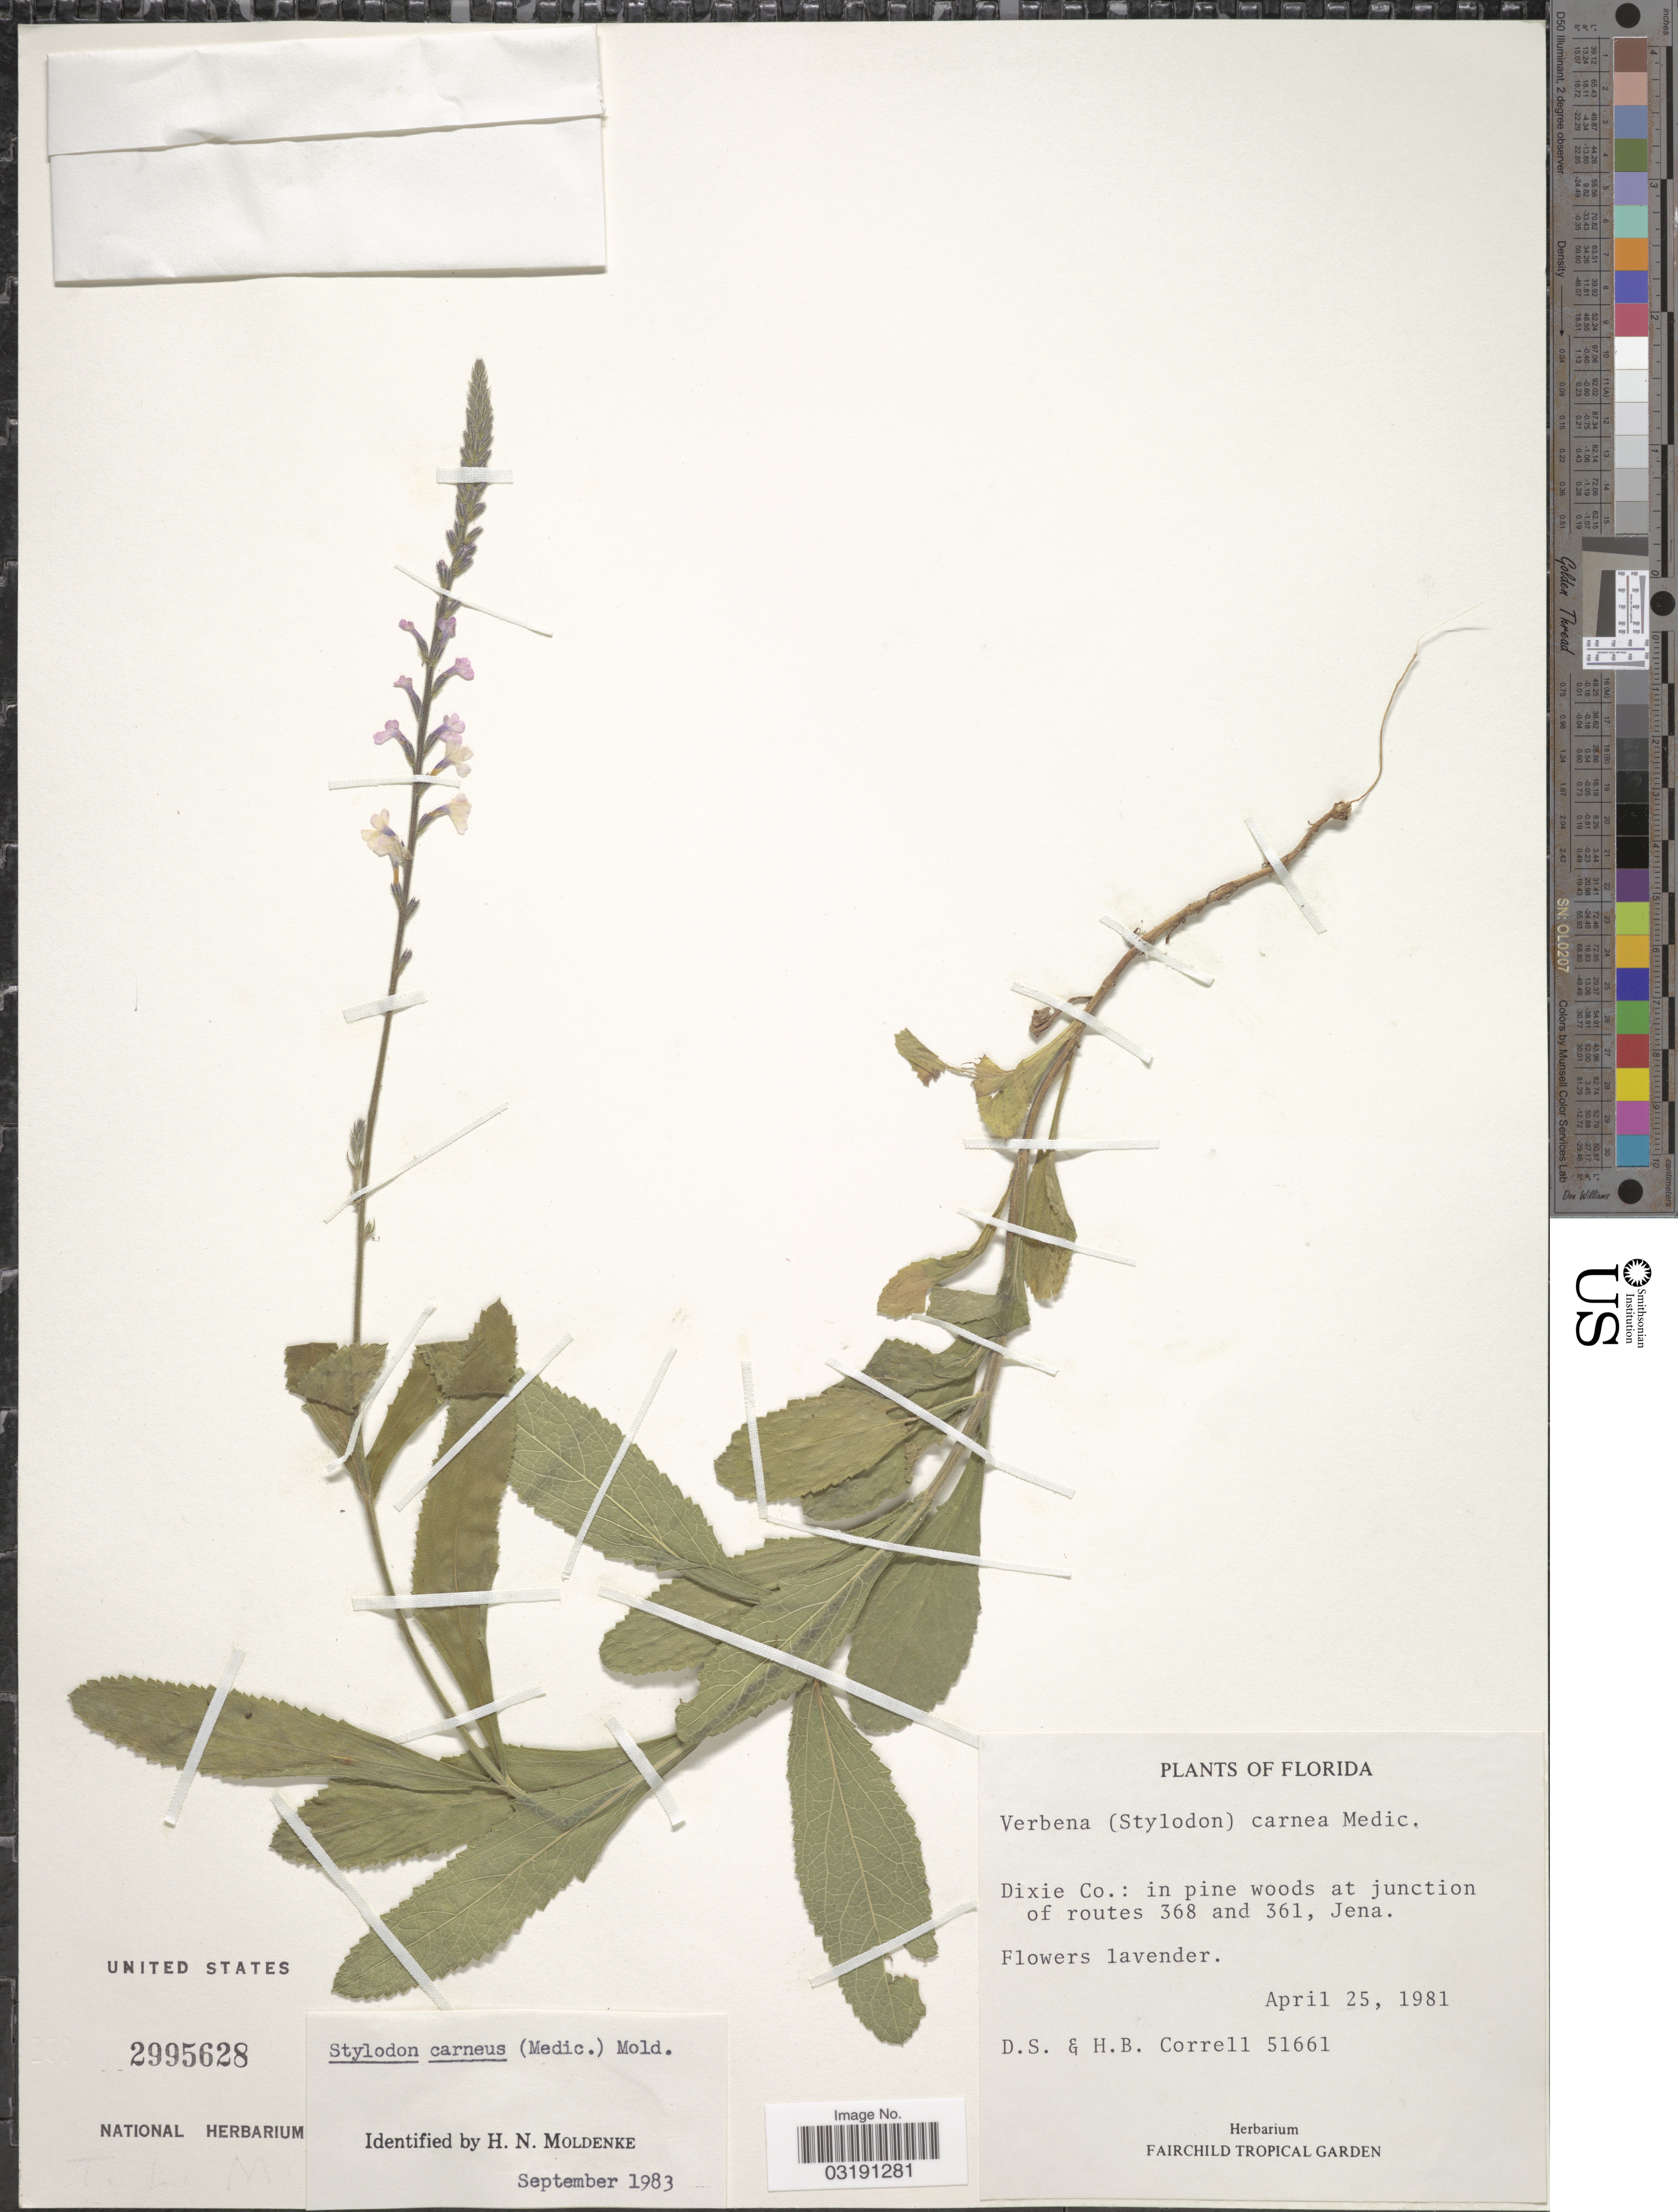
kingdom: Plantae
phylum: Tracheophyta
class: Magnoliopsida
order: Lamiales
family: Verbenaceae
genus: Verbena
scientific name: Verbena carnea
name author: Medik.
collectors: D. S. Correll & H. Correll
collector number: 51661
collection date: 1981-04-25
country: United States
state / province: Florida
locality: Dixie Co.: in pine woods at junction of routes 368 and 361, Jena.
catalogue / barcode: US 2995628